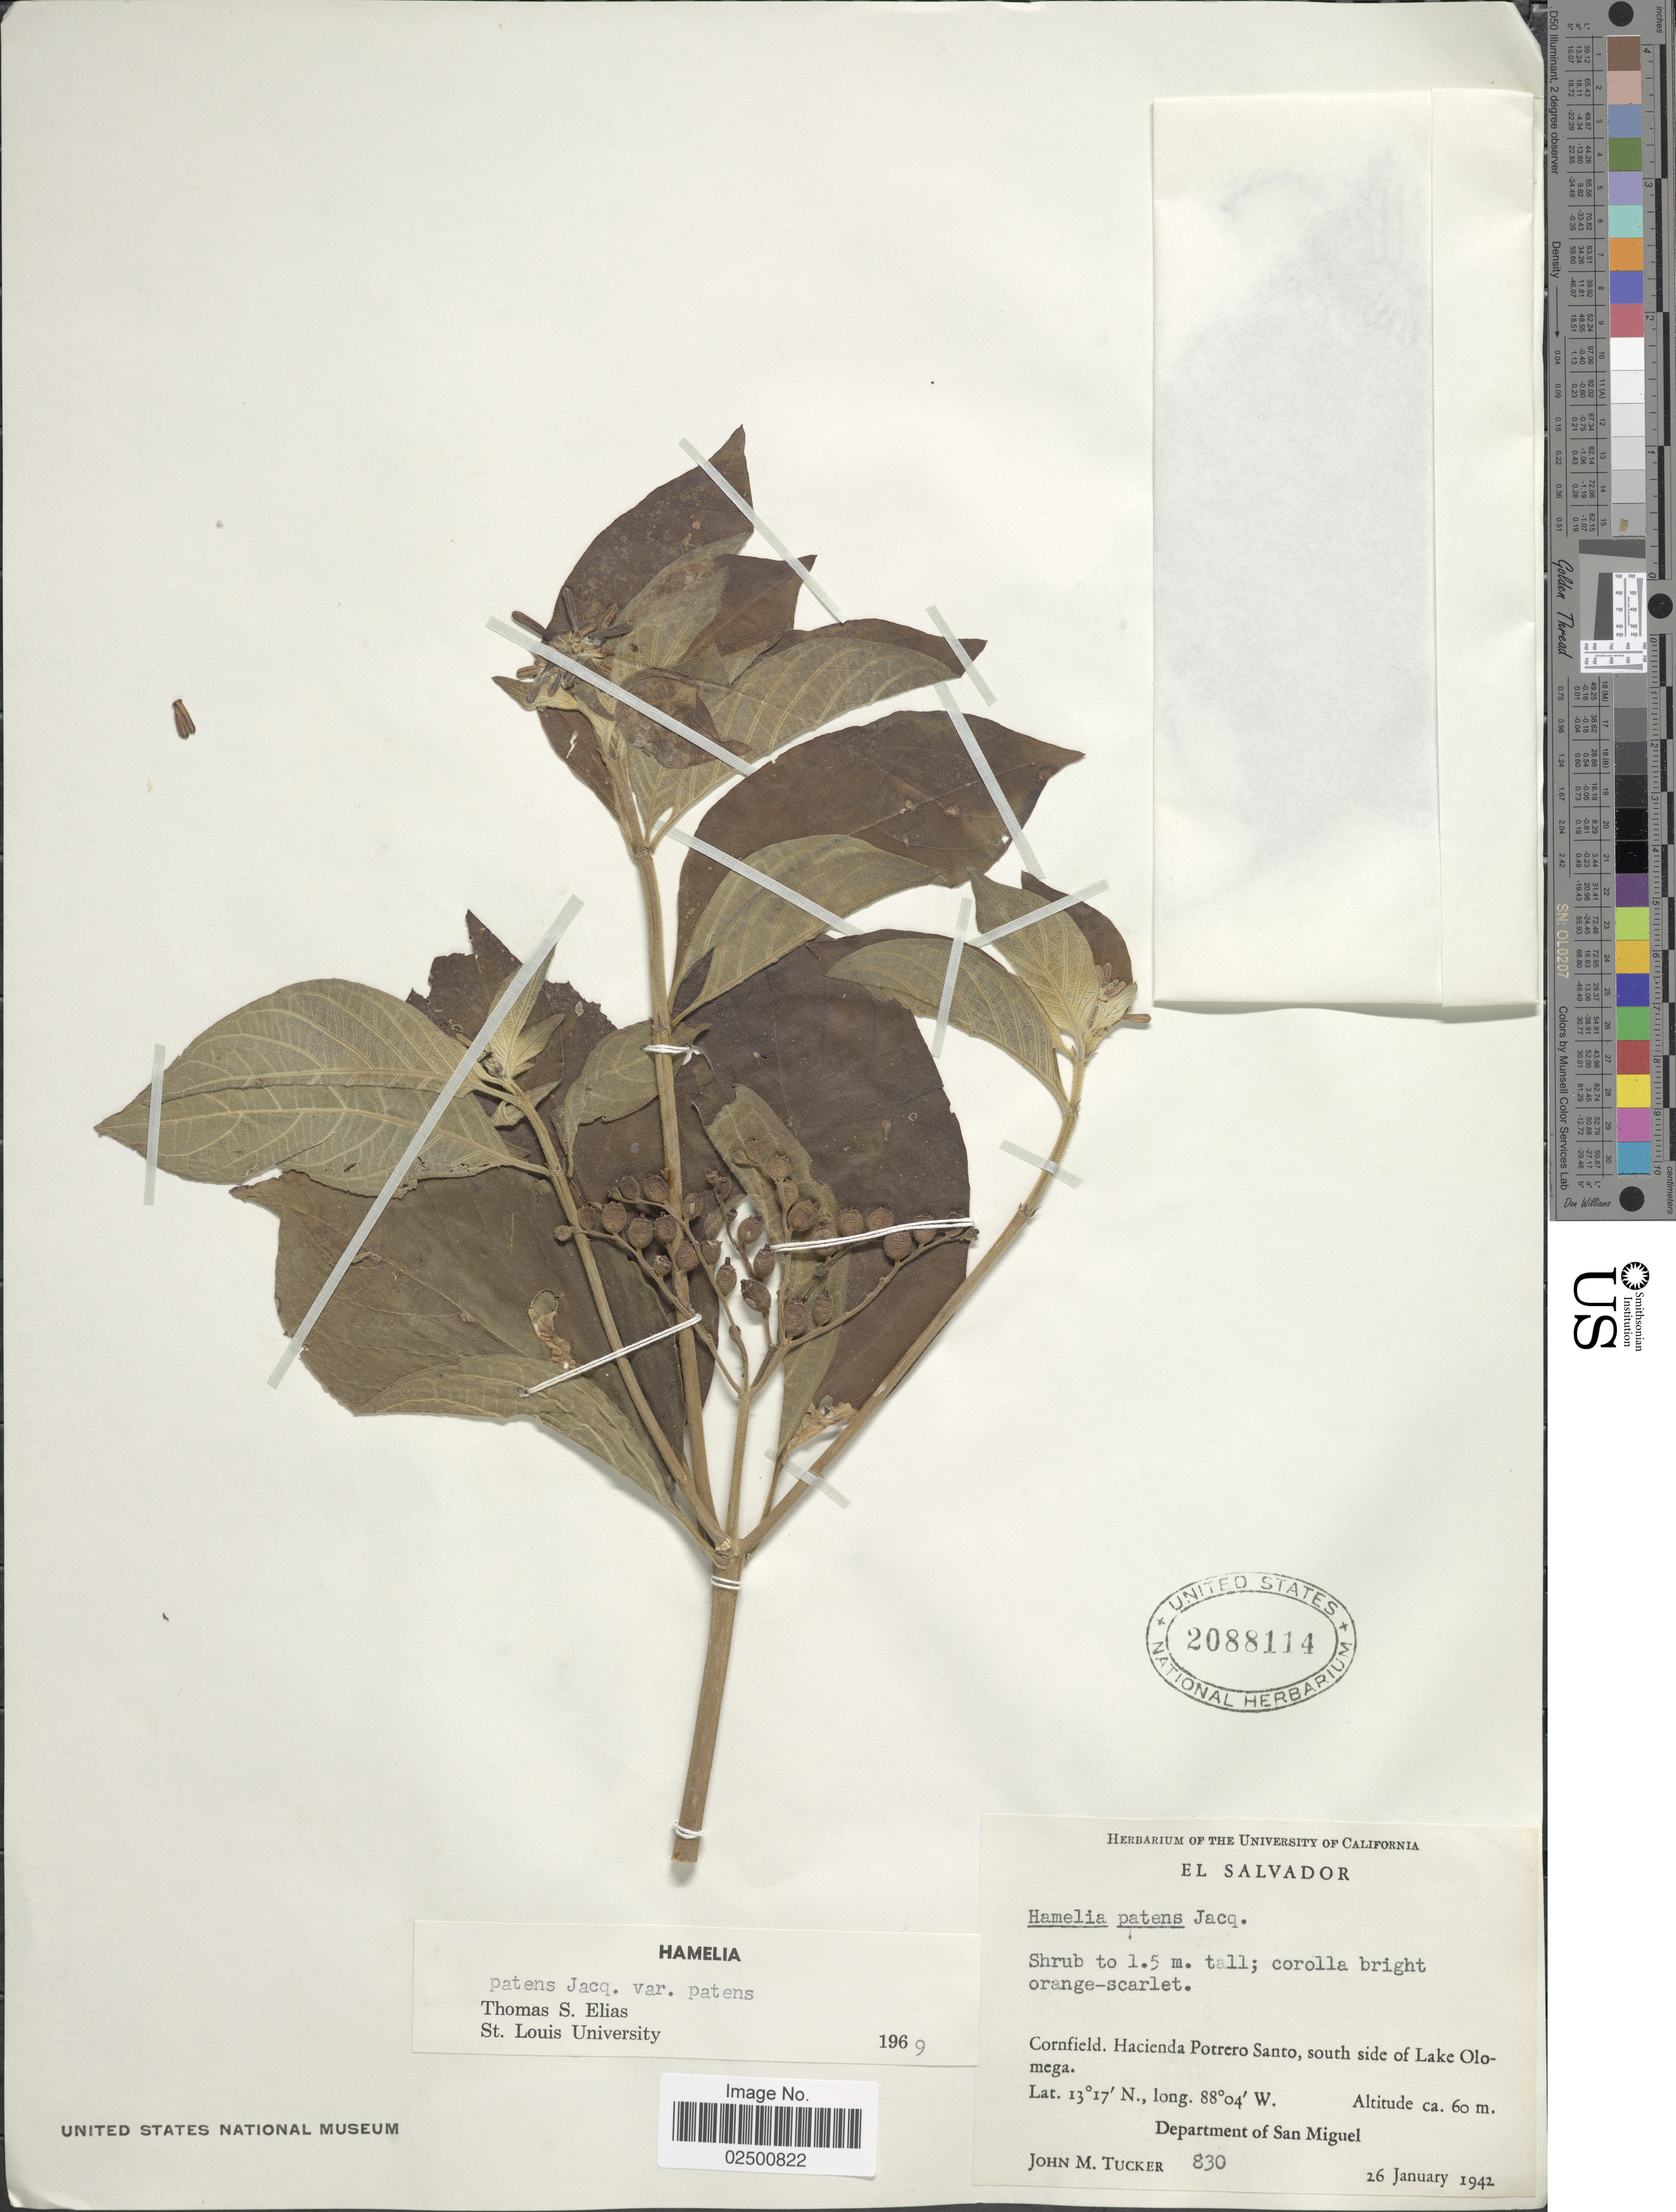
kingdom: Plantae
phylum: Tracheophyta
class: Magnoliopsida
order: Gentianales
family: Rubiaceae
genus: Hamelia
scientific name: Hamelia patens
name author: Jacq.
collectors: J. M. Tucker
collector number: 830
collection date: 1942-01-26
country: El Salvador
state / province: San Miguel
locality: Hacienda Potrero Santo, south side of Lake Olomega. Department of San Miguel.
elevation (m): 60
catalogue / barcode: US 2088114